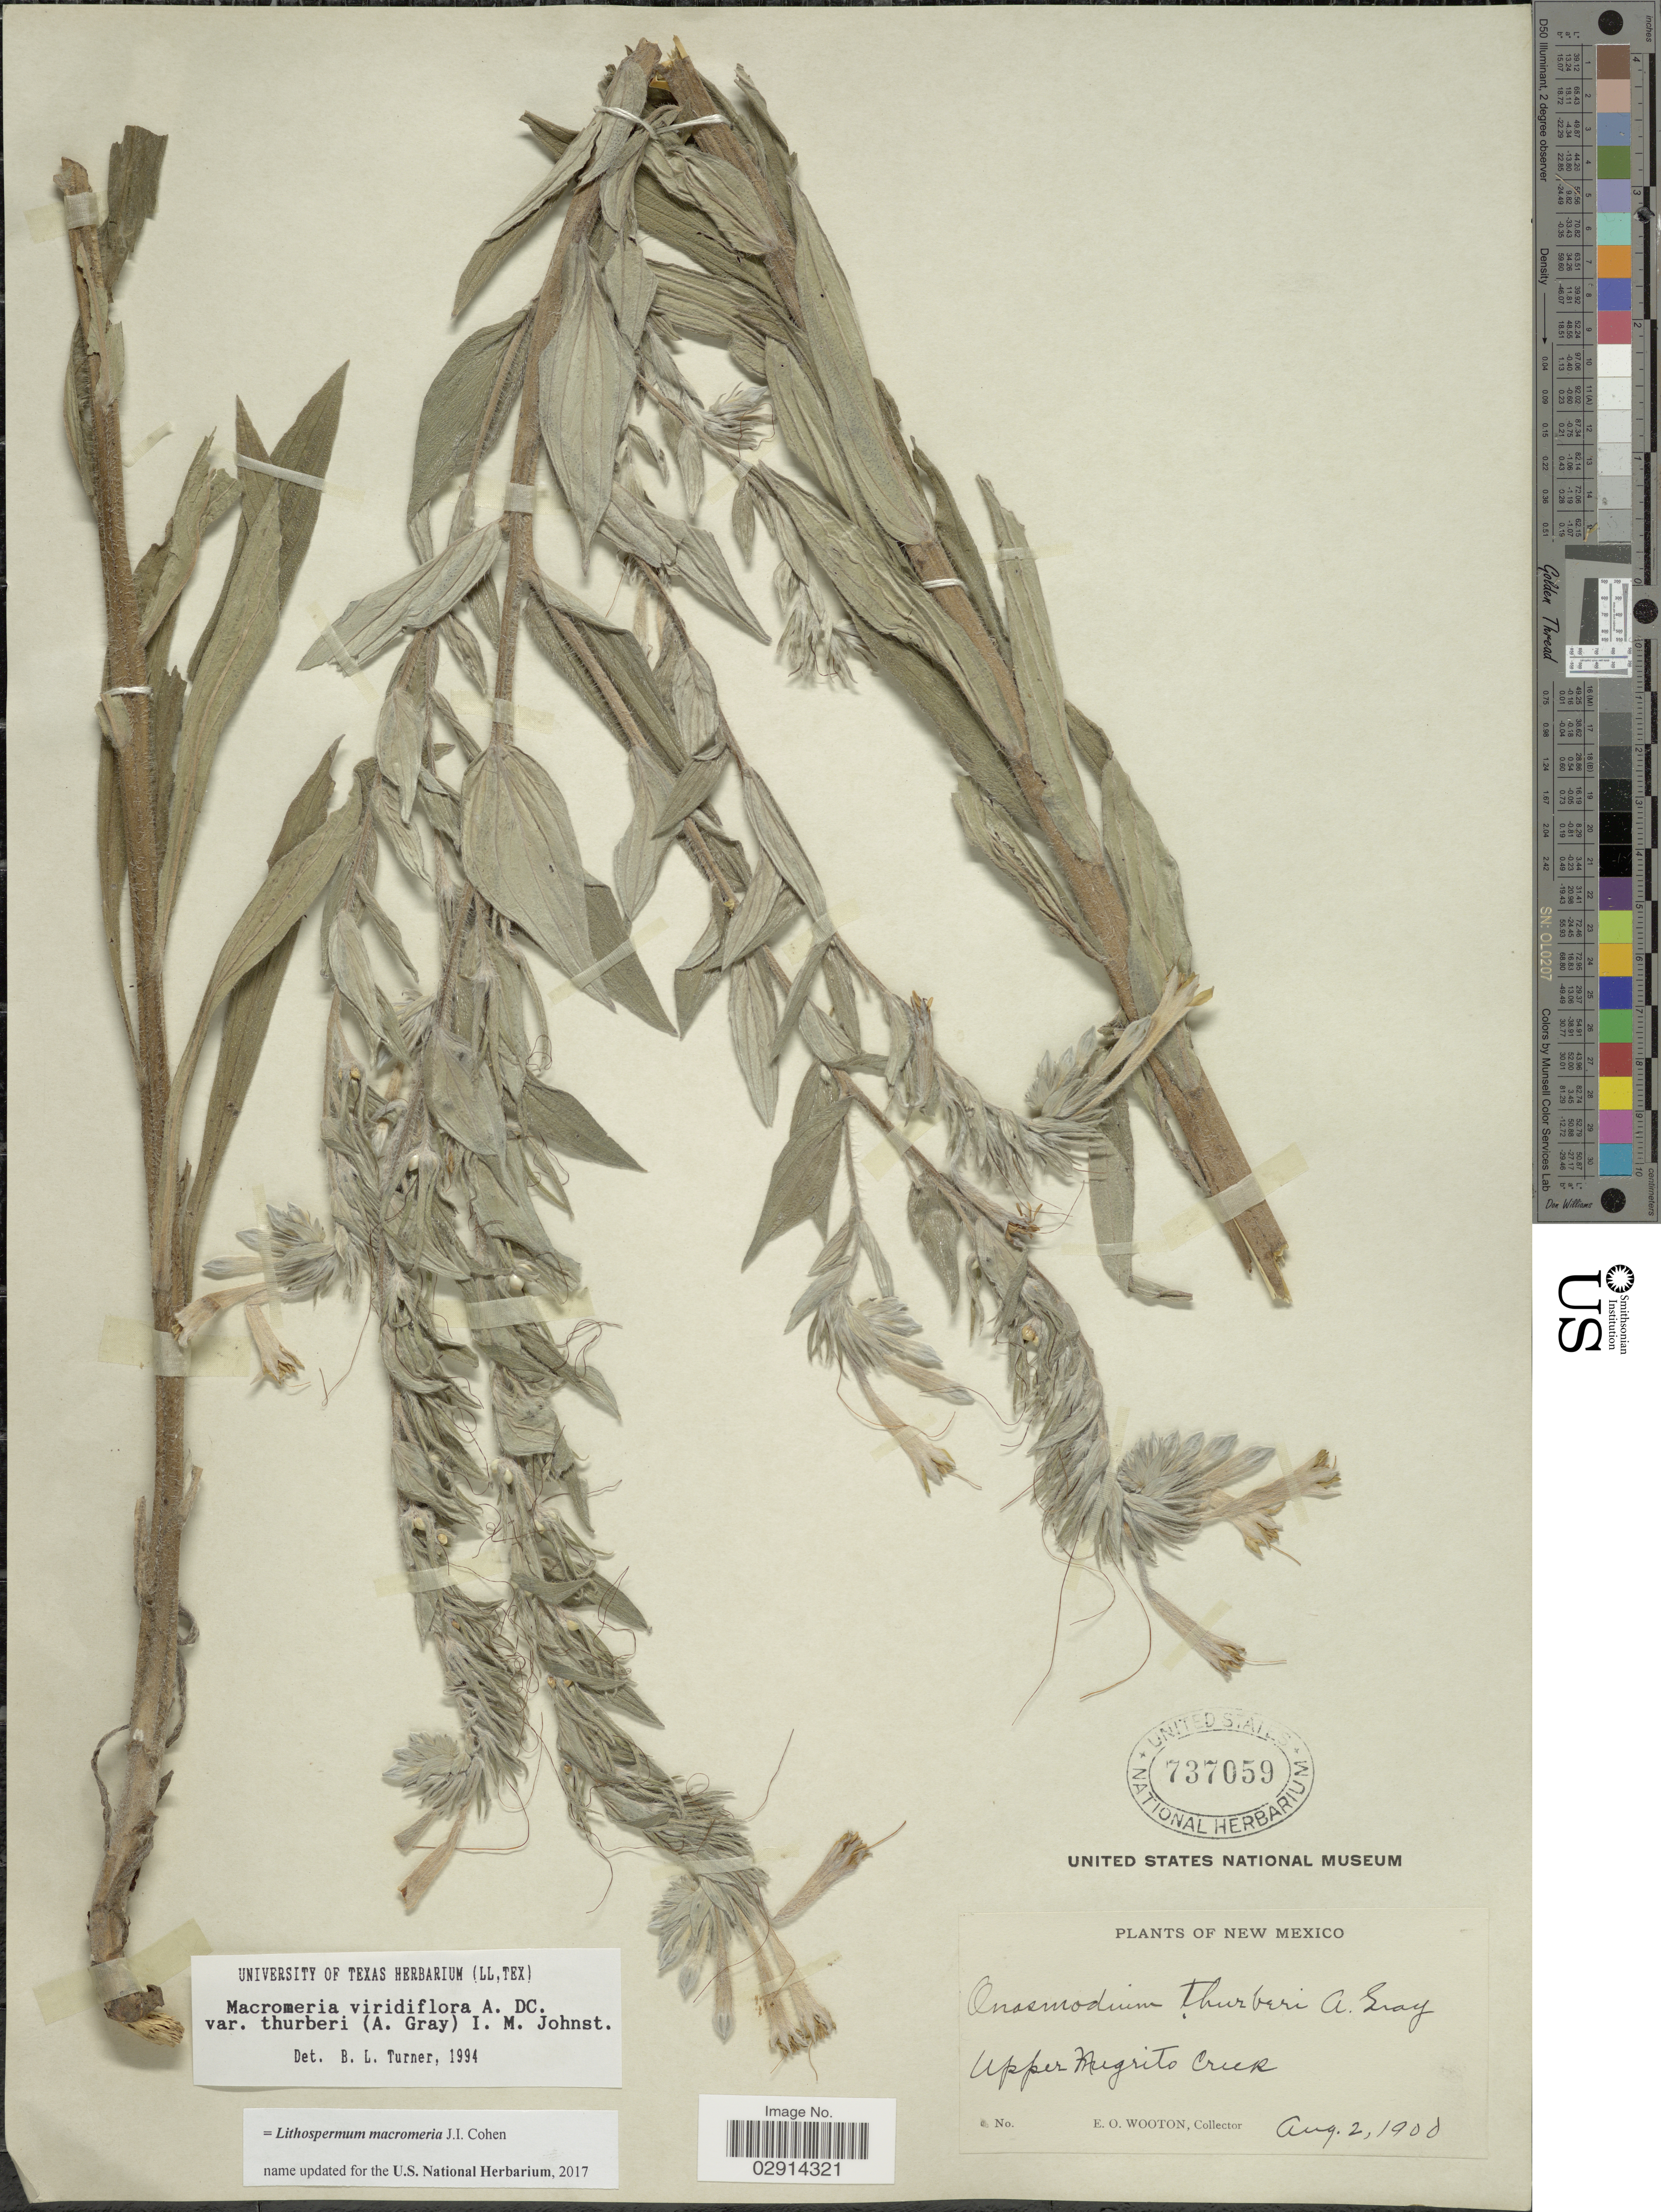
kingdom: Plantae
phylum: Tracheophyta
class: Magnoliopsida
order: Boraginales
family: Boraginaceae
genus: Lithospermum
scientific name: Lithospermum macromeria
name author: Cohen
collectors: E. O. Wooton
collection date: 1900-08-02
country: United States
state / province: New Mexico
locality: Upper Negrito Creek.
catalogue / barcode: US 737059